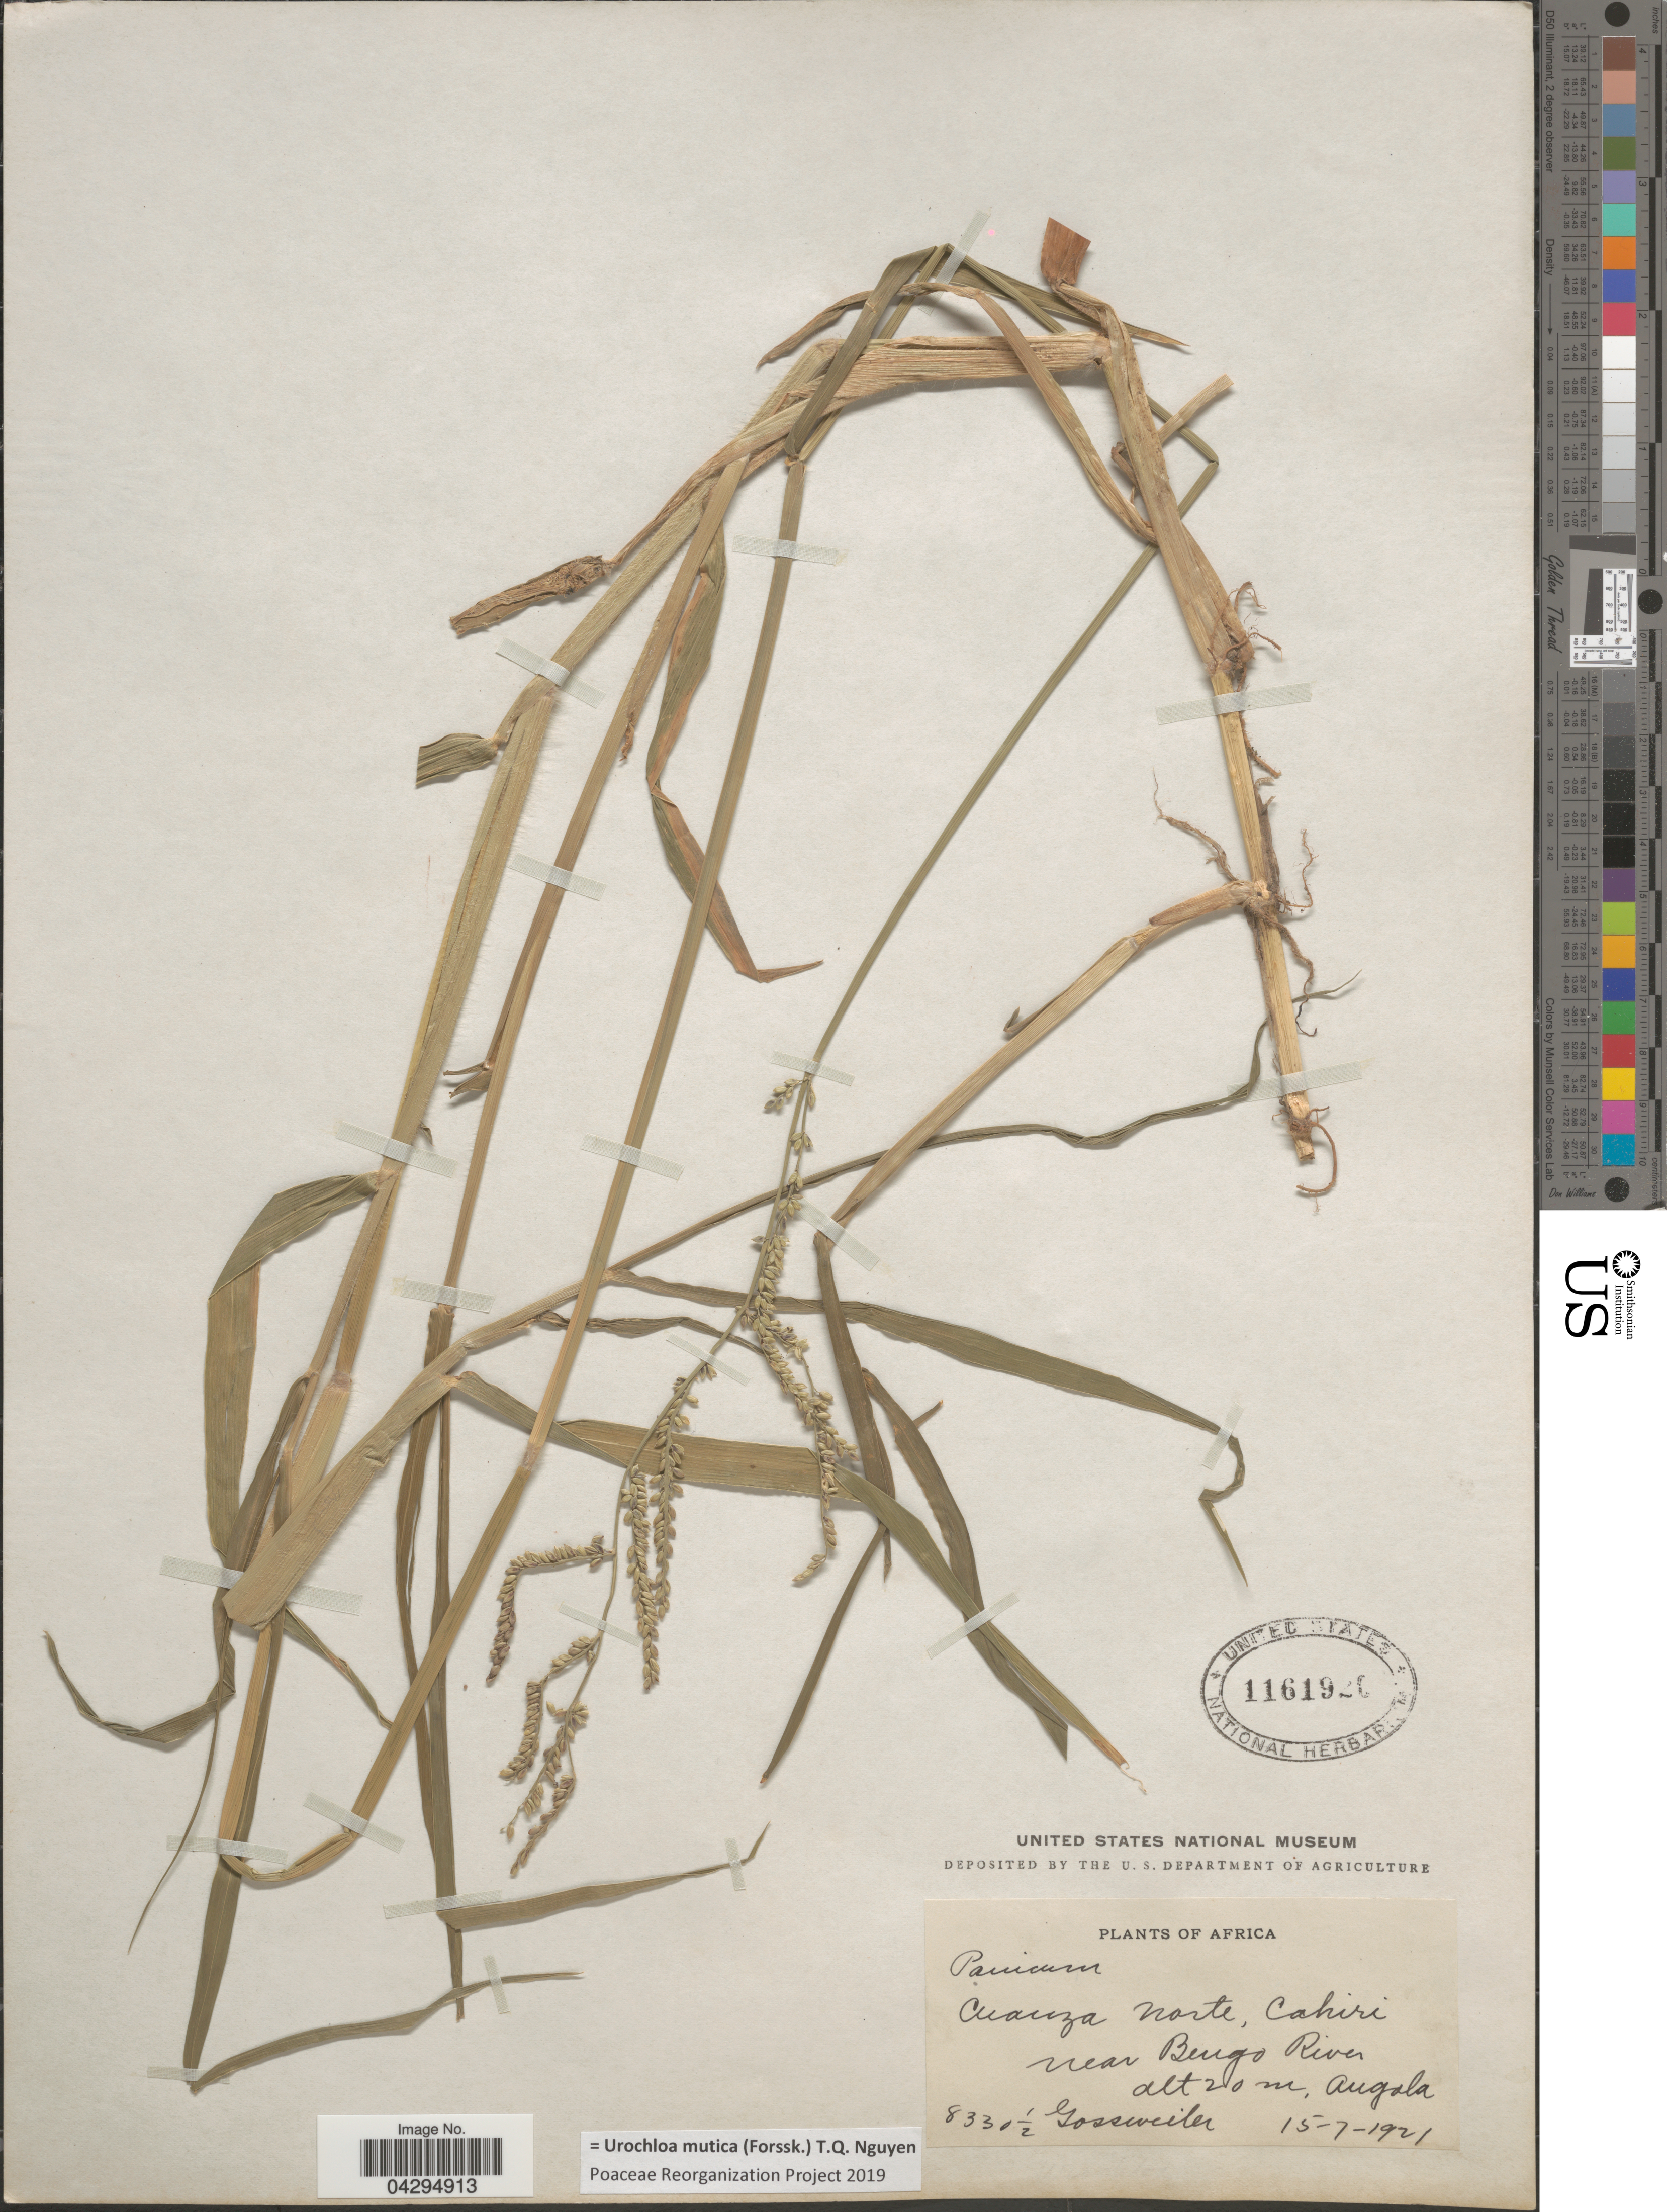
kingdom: Plantae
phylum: Tracheophyta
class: Liliopsida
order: Poales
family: Poaceae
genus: Urochloa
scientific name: Urochloa mutica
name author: (Forssk.) T.Q. Nguyen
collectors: -. Gossweiler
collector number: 8330½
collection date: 1921-07-15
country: Angola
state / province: Cuanza Norte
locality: Cuanza Norte, Cahiri. Near Bengo River.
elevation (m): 20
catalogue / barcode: US 1161920